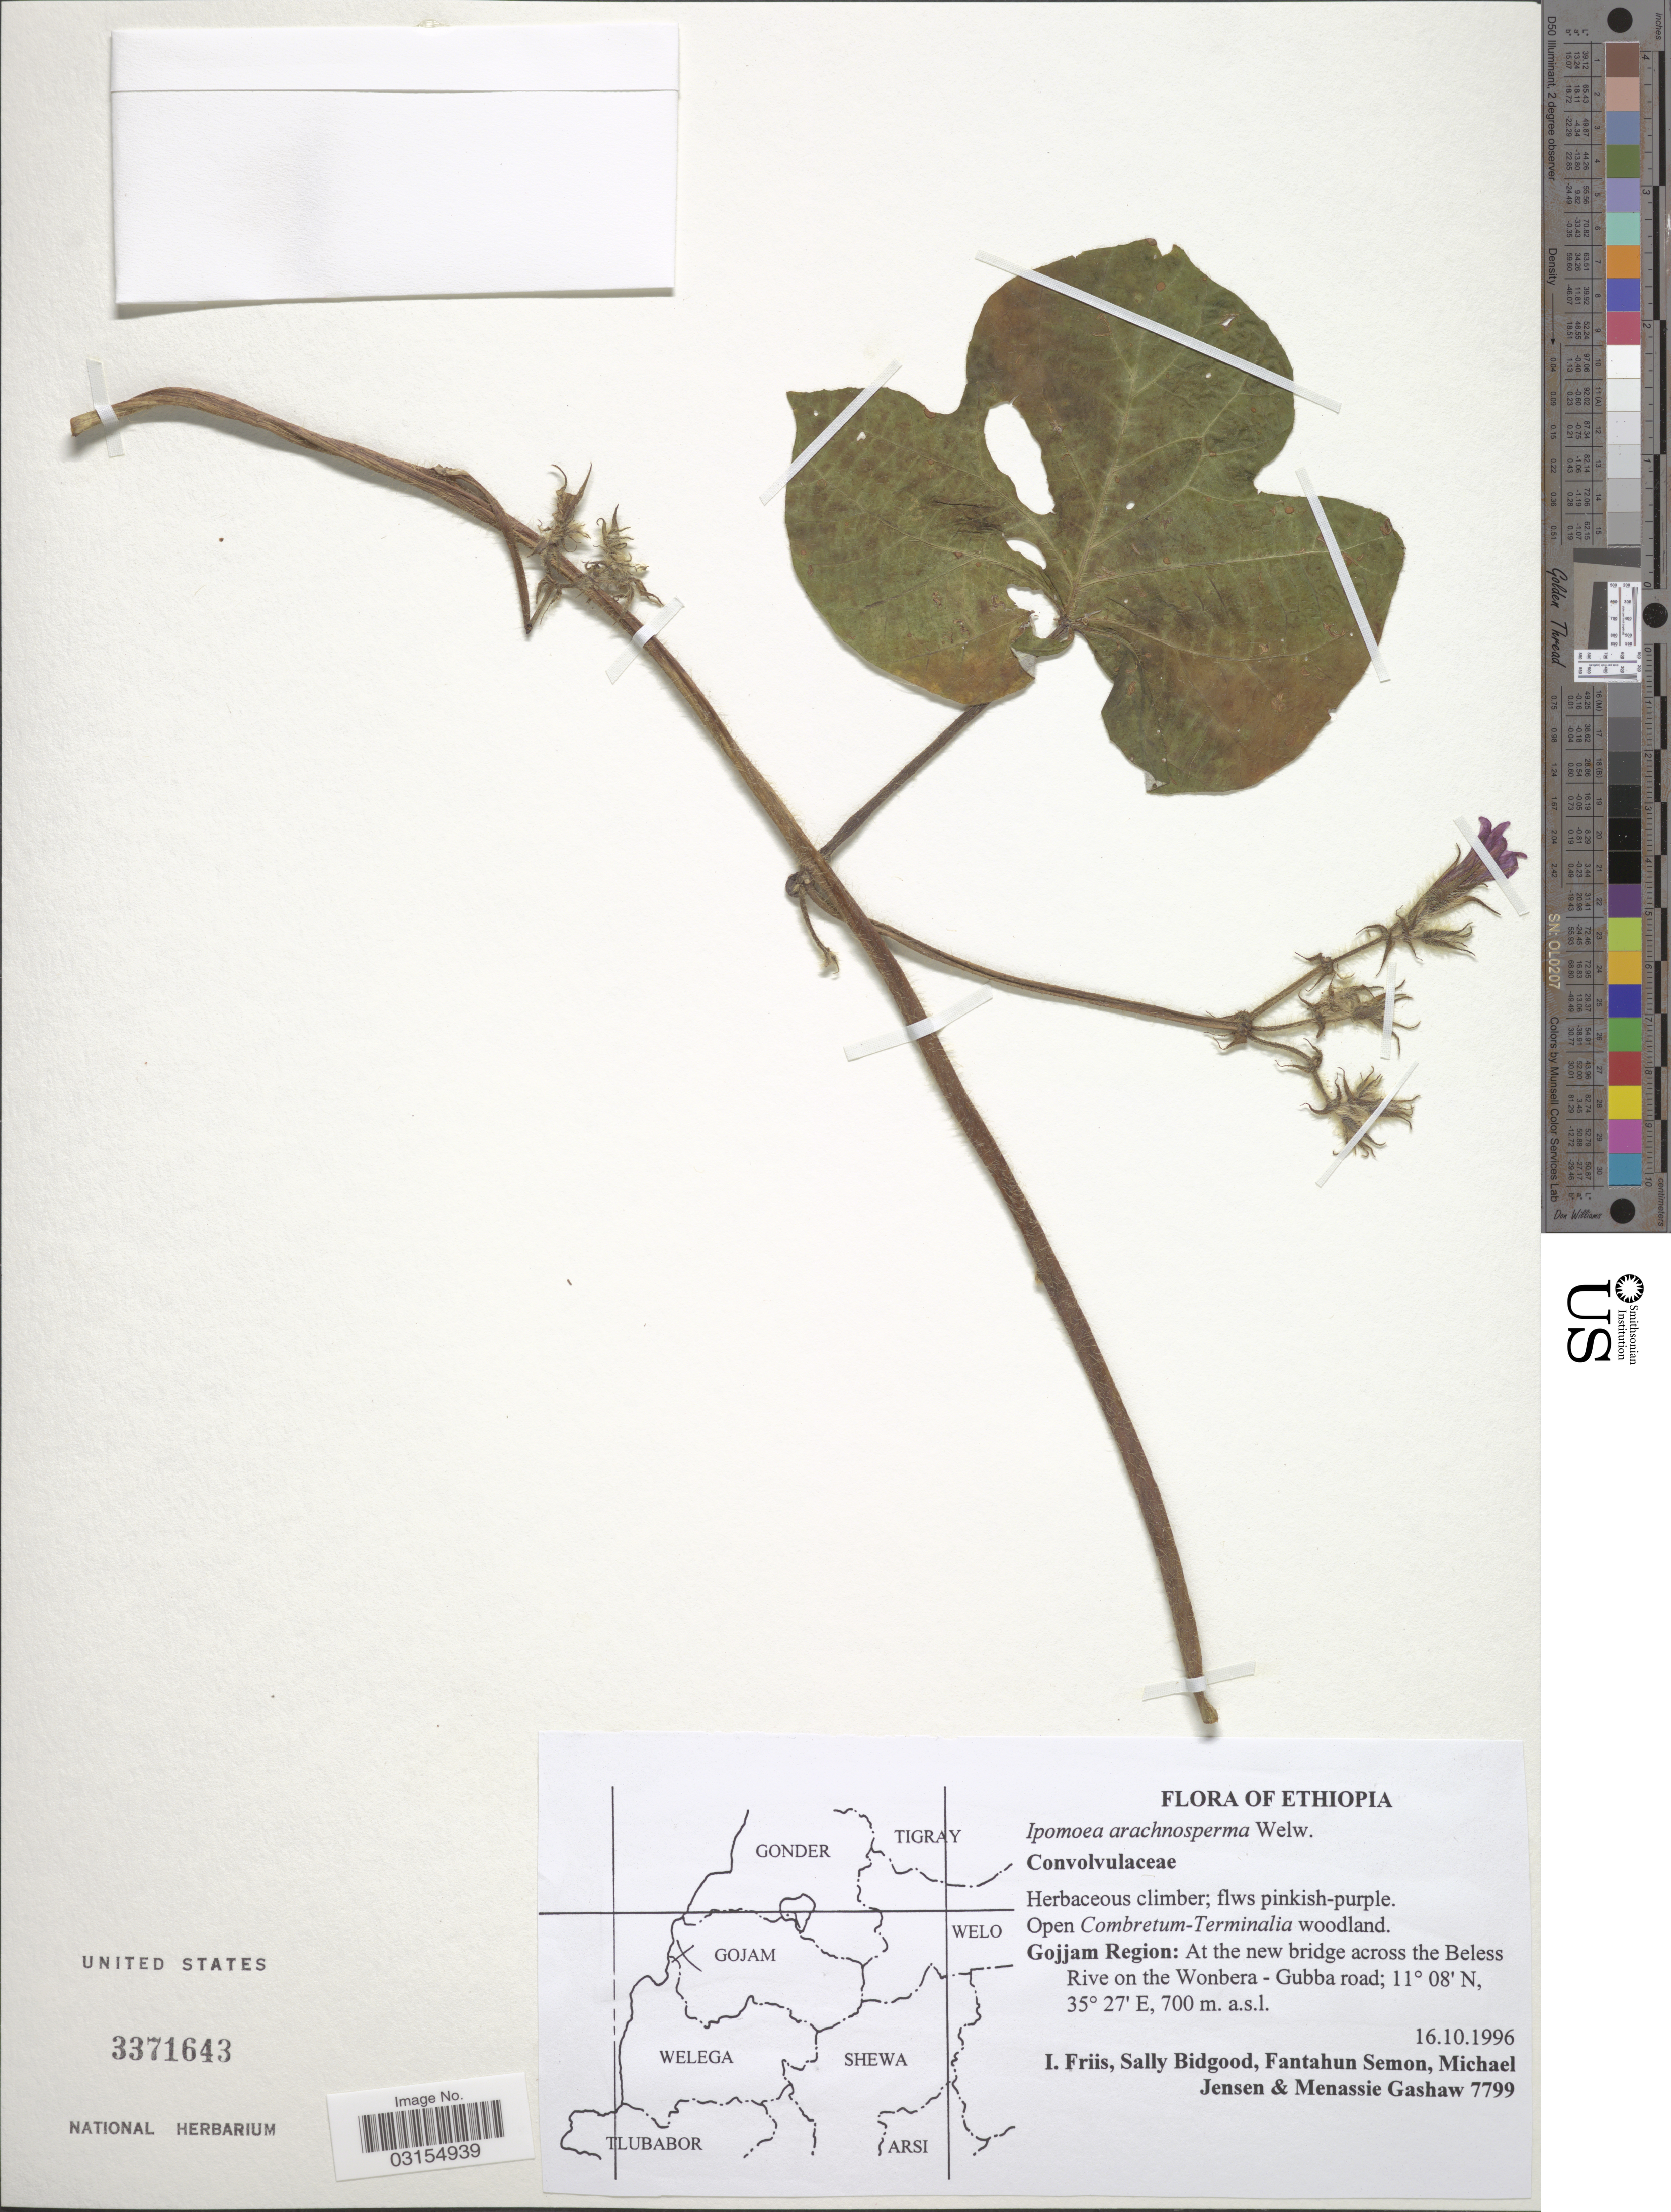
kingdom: Plantae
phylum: Tracheophyta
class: Magnoliopsida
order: Solanales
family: Convolvulaceae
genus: Ipomoea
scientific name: Ipomoea arachnosperma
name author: Welw.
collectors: I. Friis, S. Bidgood, F. Semon, M. Jensen & M. Gashaw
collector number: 7799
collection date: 1996-10-16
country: Ethiopia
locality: Gojjam Region: At the new bridge across the Beless Rive on the Wonbera - Gubba road.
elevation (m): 700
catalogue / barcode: US 3371643